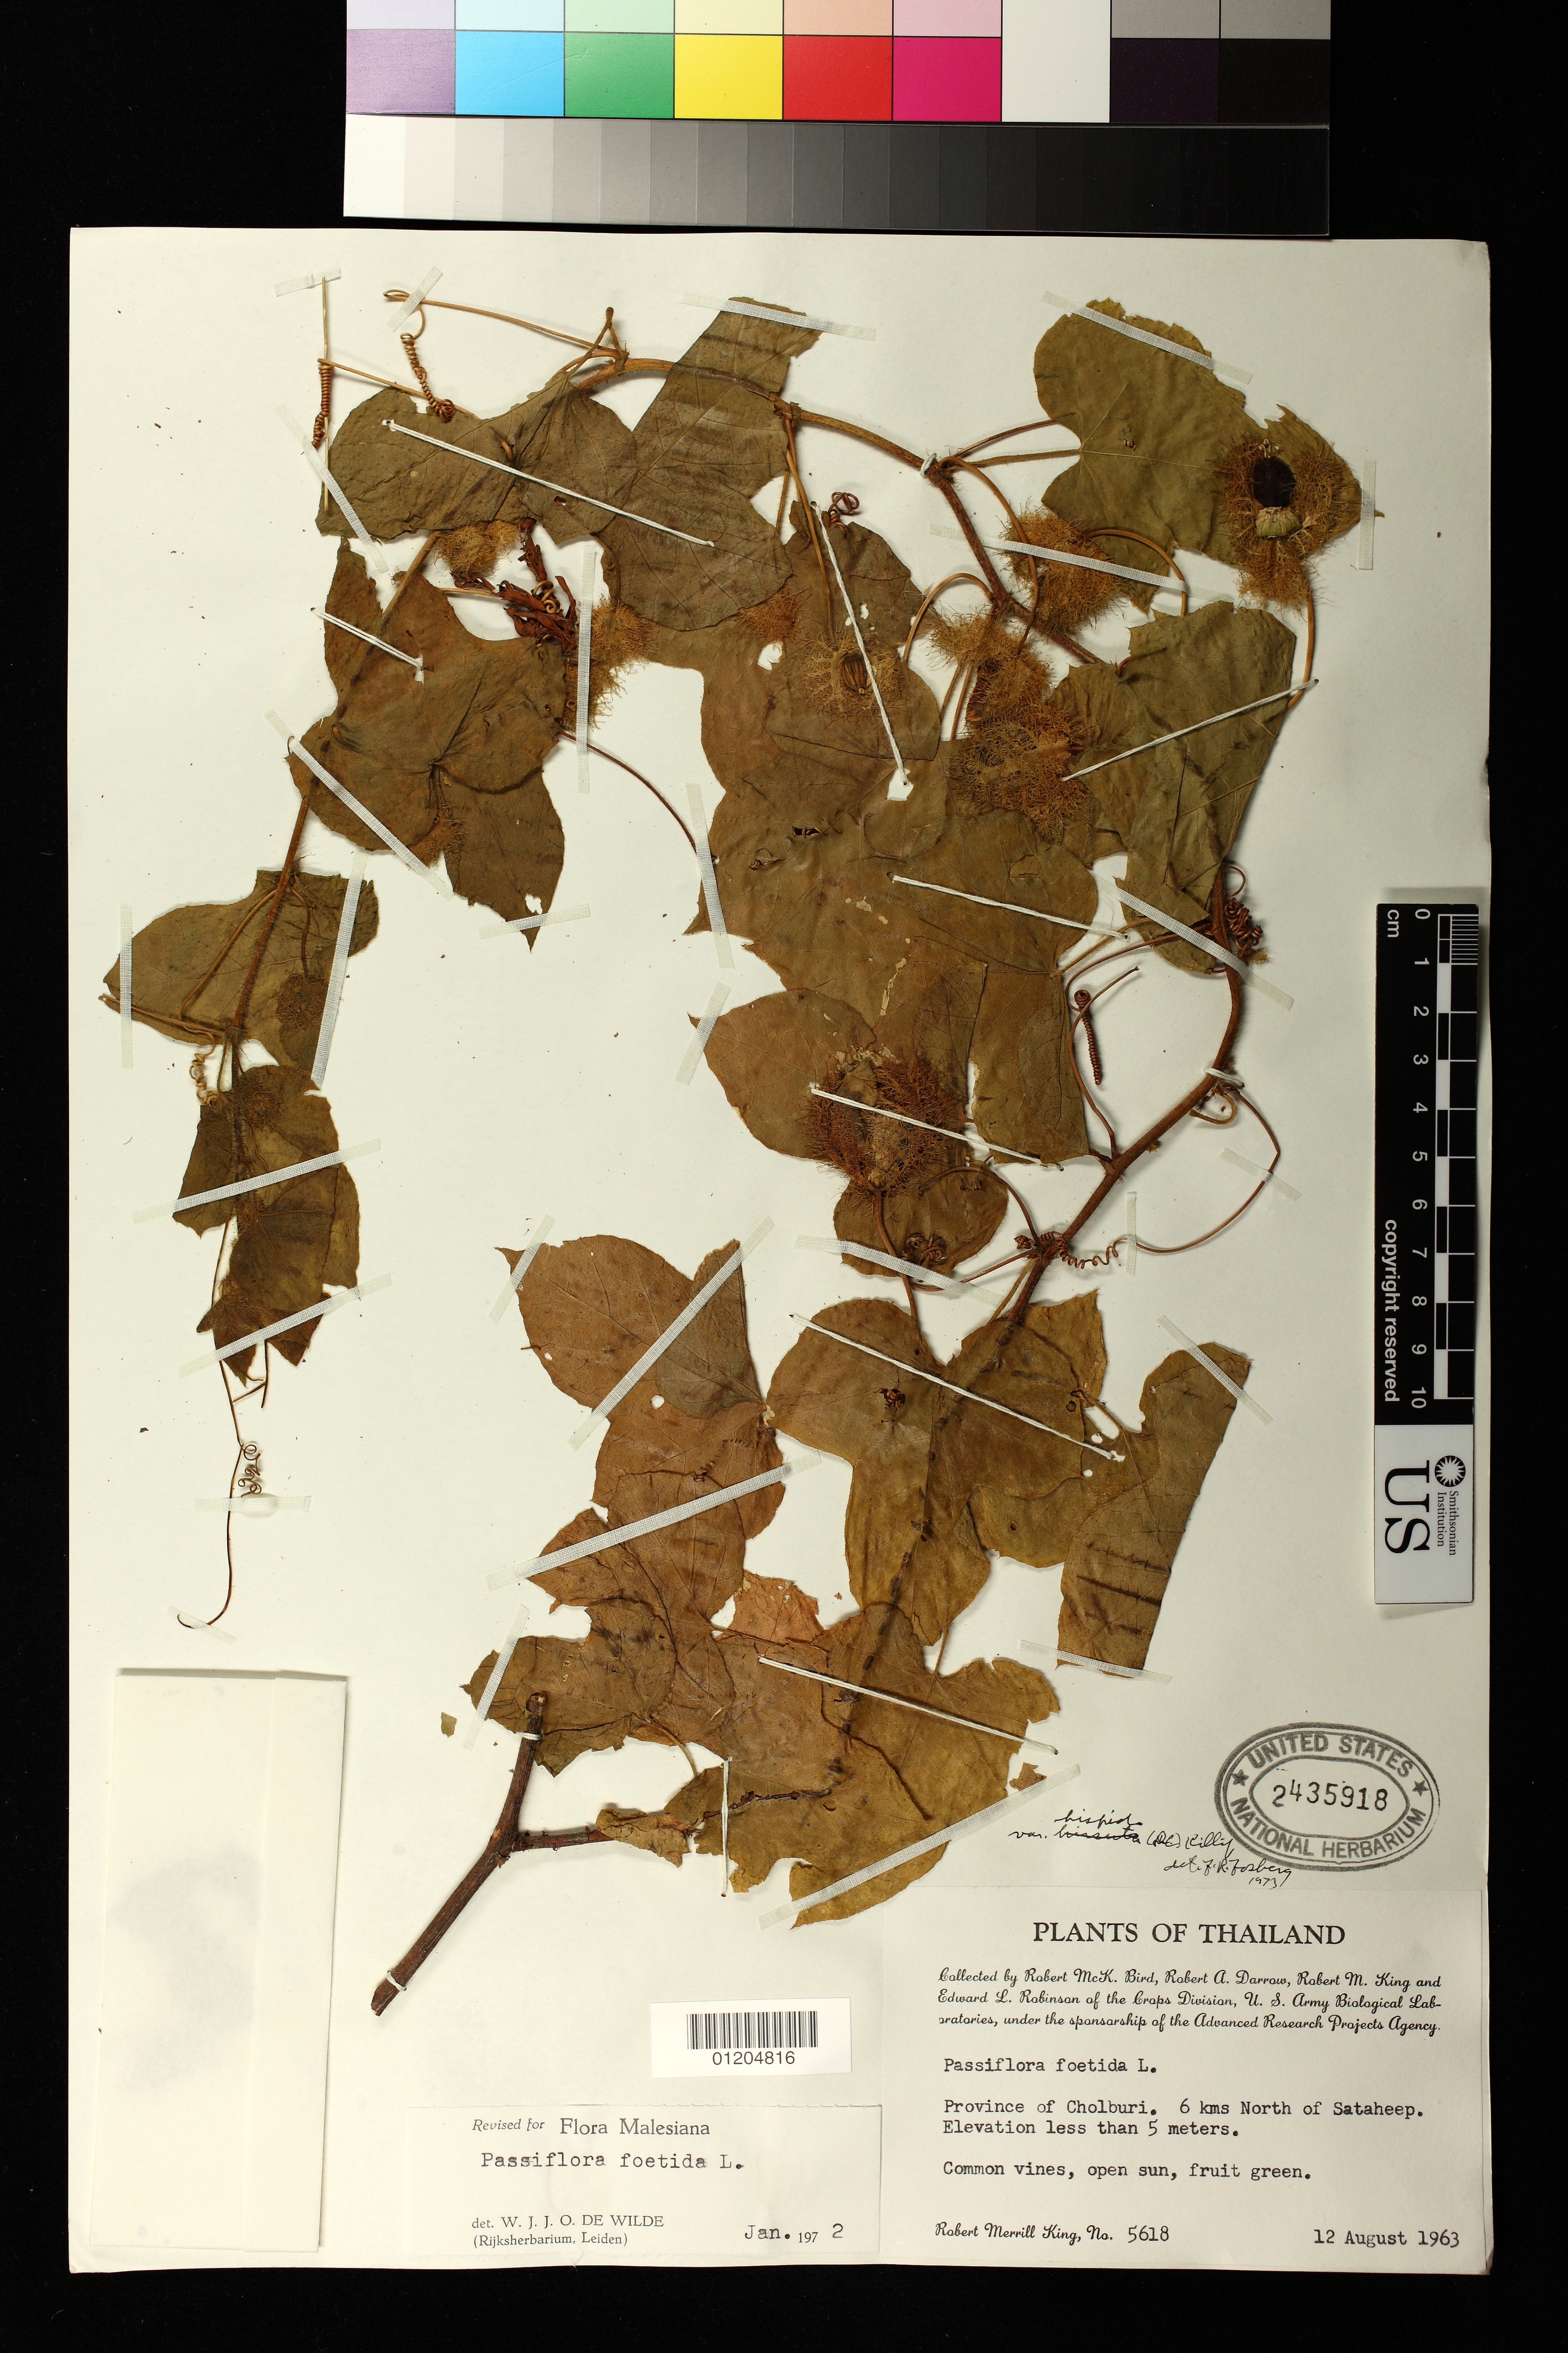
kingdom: Plantae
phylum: Tracheophyta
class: Magnoliopsida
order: Malpighiales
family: Passifloraceae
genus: Passiflora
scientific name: Passiflora foetida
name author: L.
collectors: R. M. King, R. M. Bird, R. M. King & E. L. Robinson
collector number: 5618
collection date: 1963-08-12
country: Thailand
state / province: Chon Buri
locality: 6 kms North of Sattaheep. Elevation less than 5 meters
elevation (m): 0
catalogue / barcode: US 2435918